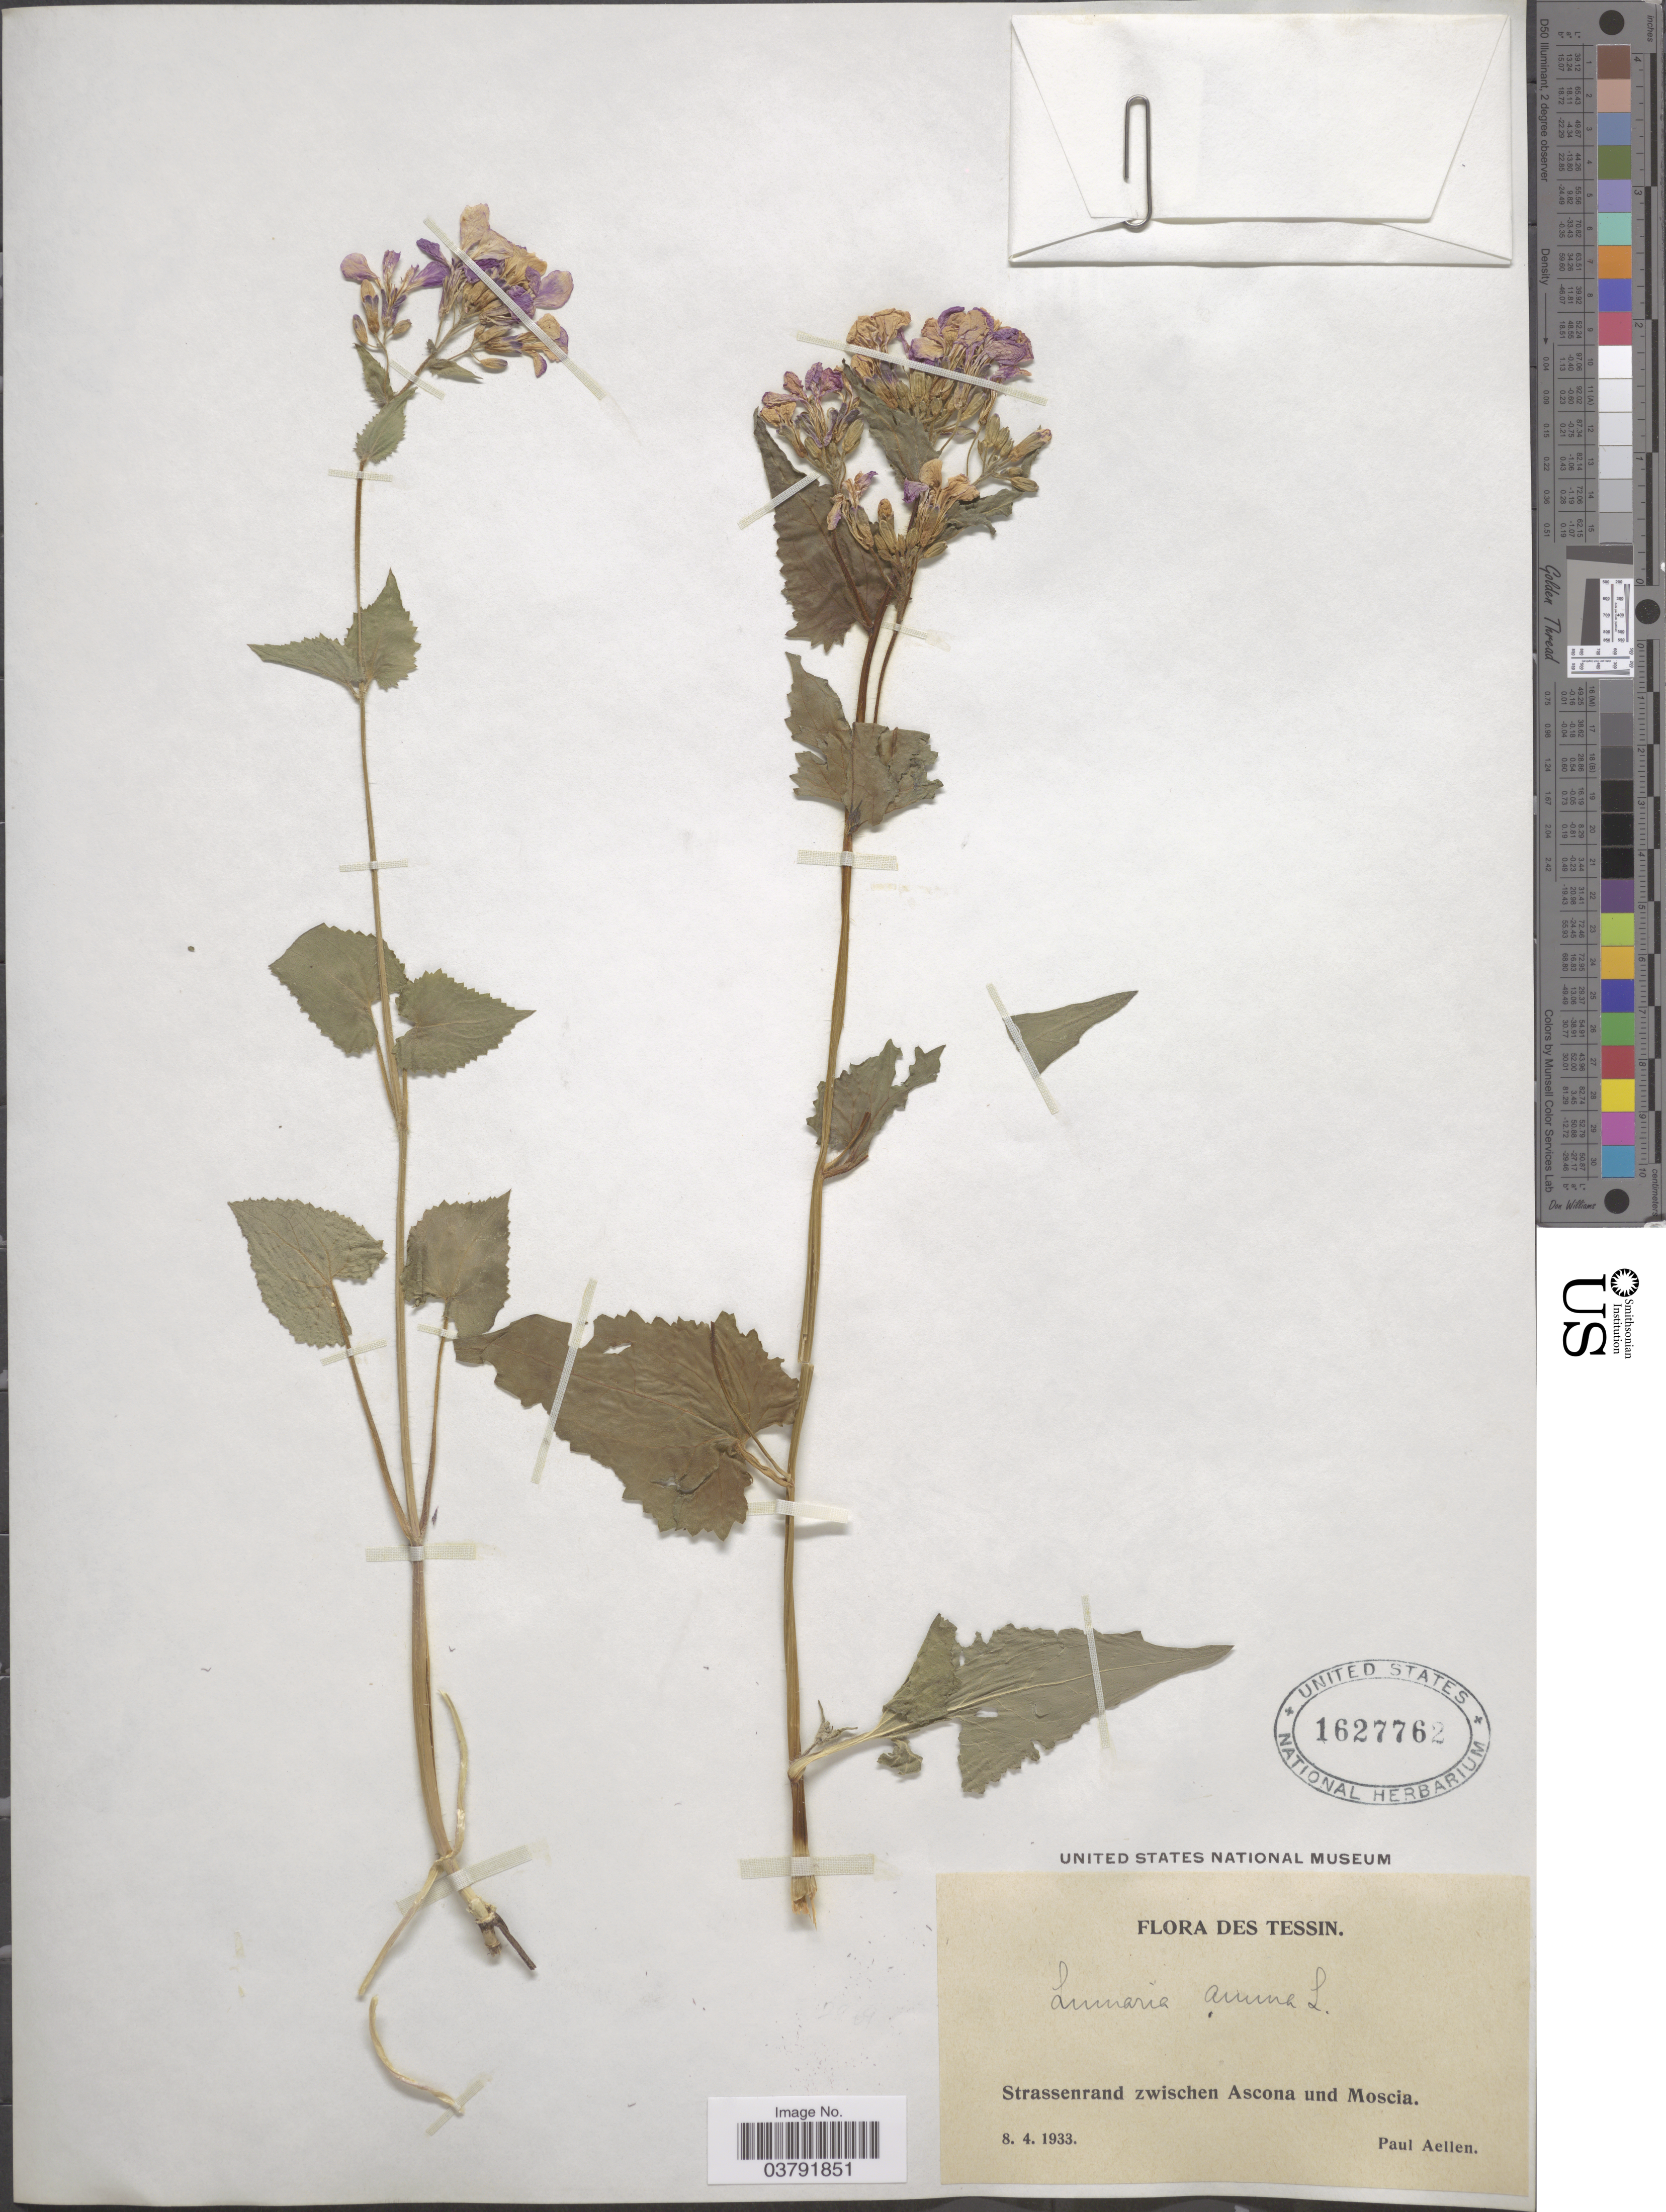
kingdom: Plantae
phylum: Tracheophyta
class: Magnoliopsida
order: Brassicales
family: Brassicaceae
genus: Lunaria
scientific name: Lunaria annua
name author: L.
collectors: P. Aellen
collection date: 1933-04-08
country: Switzerland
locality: Tessin. Strassenrand zwischen Ascona und Moscia.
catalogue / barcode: US 1627762